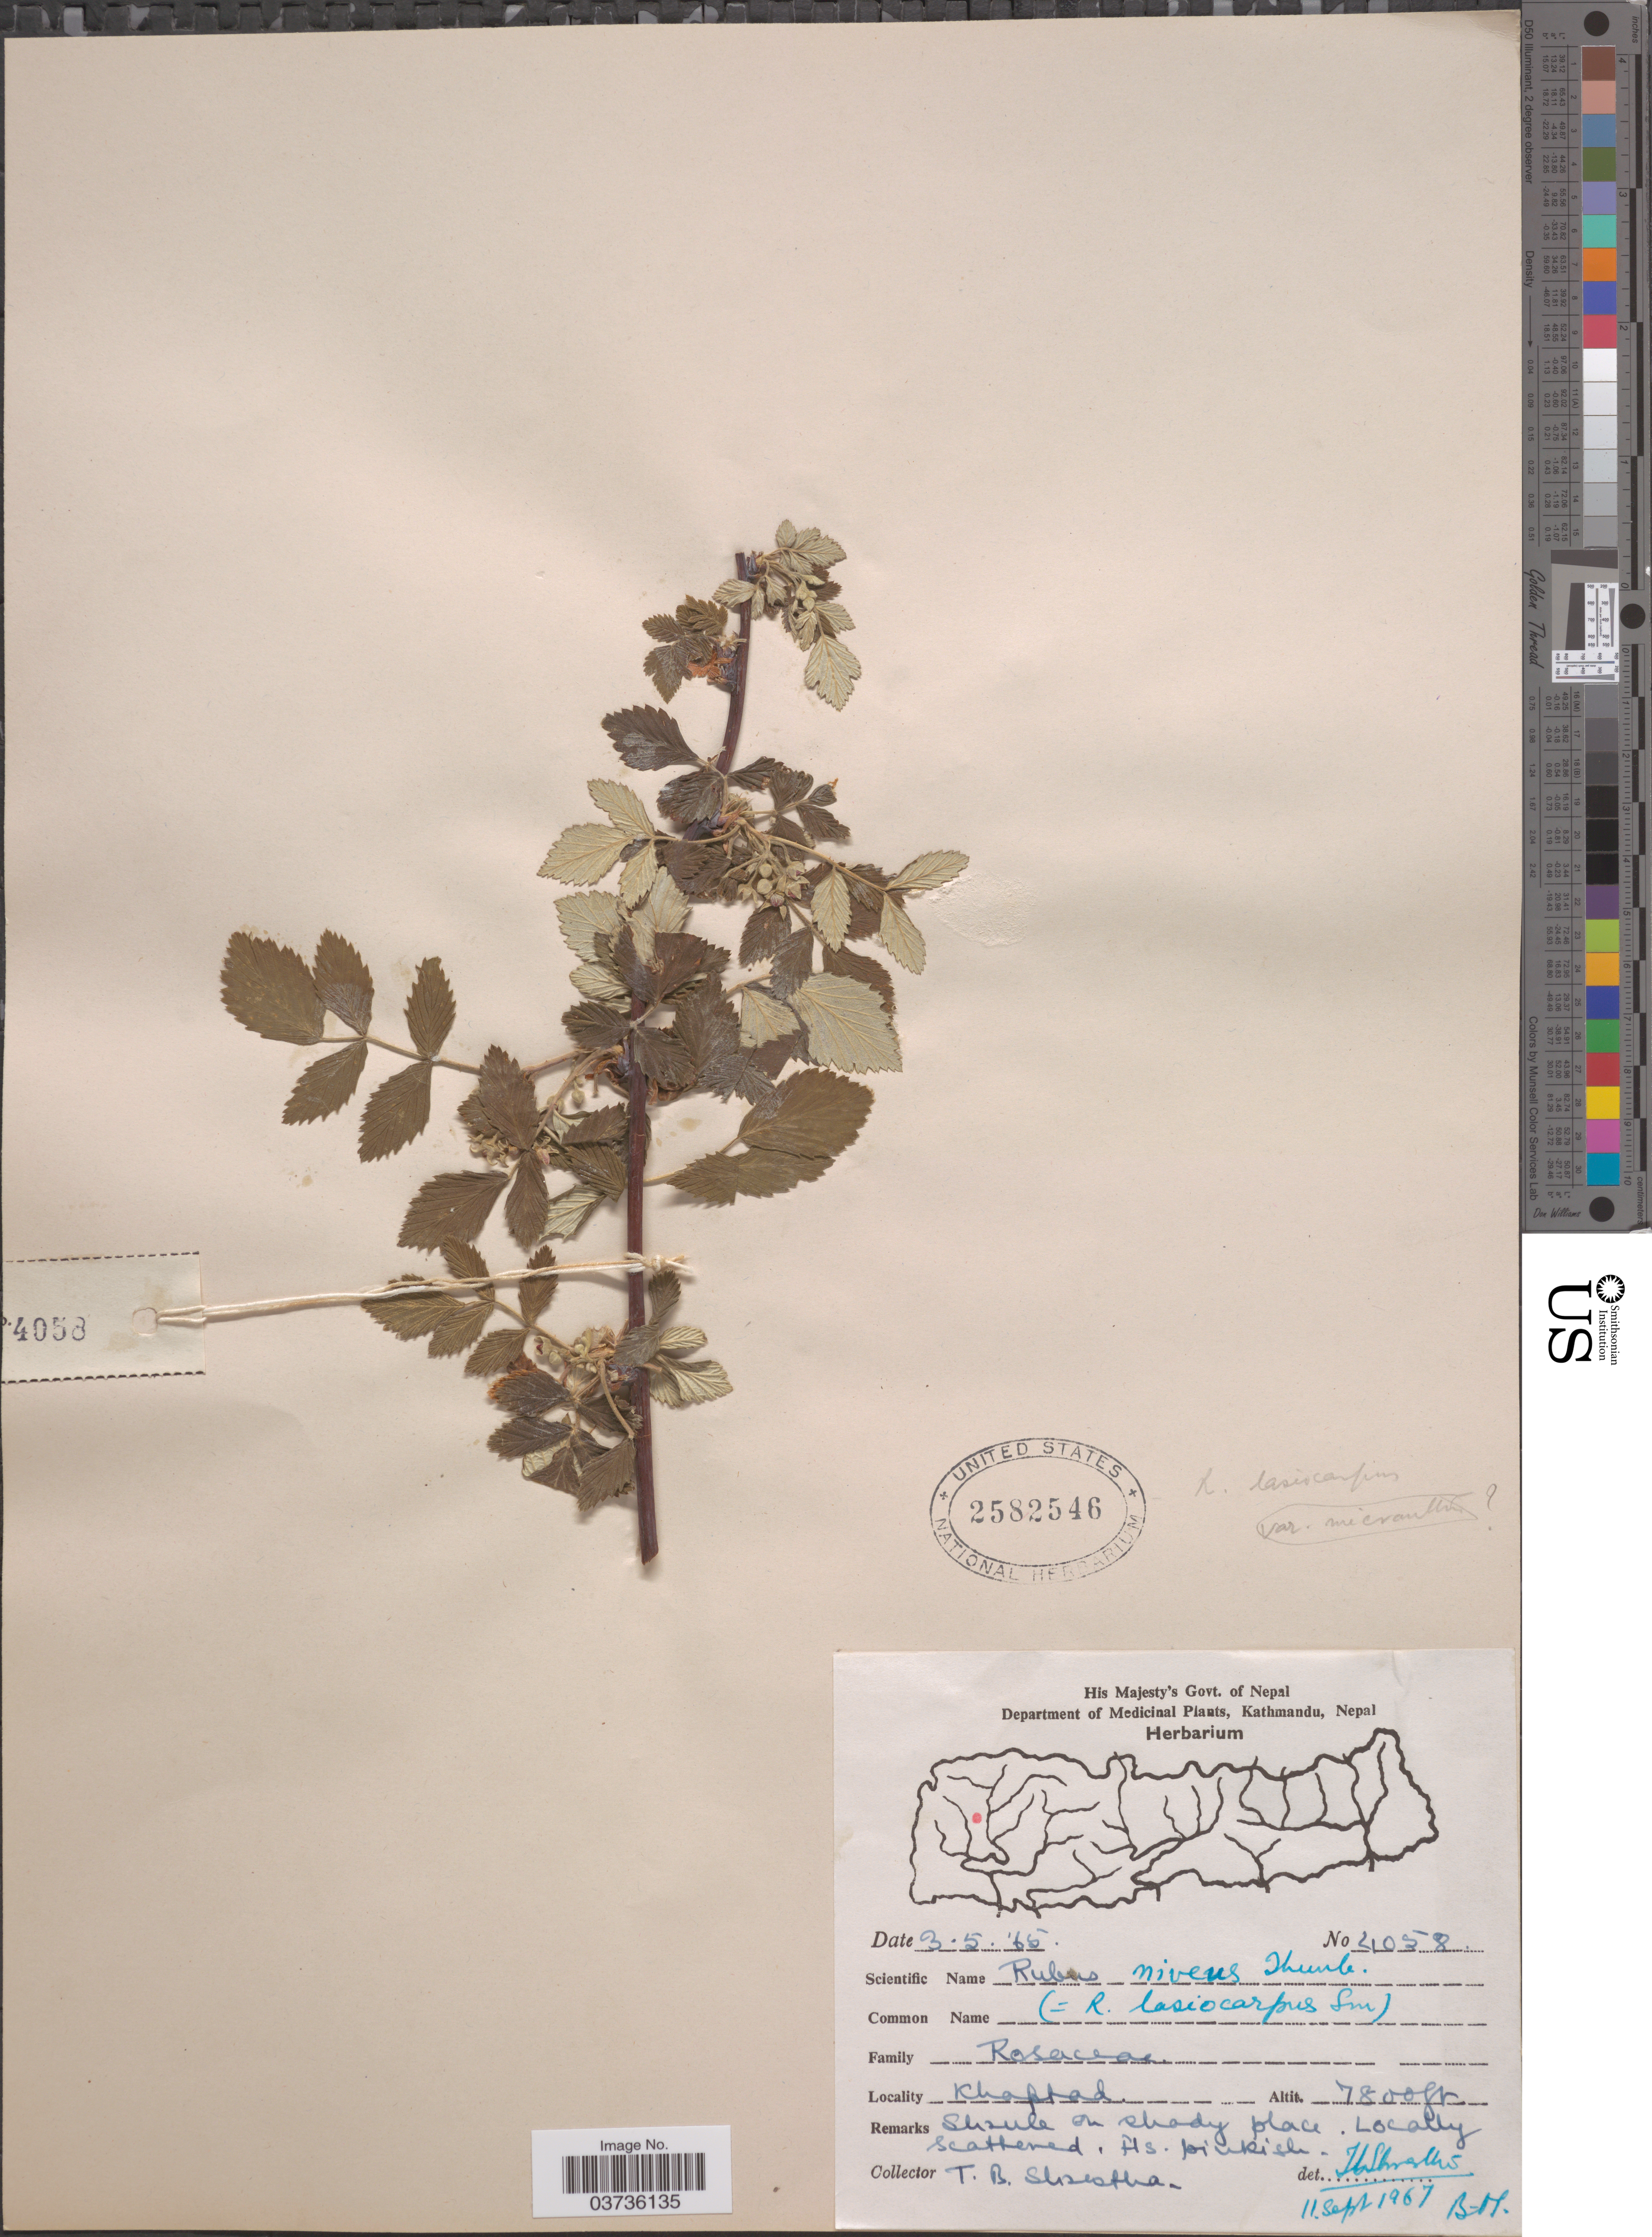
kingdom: Plantae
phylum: Tracheophyta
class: Magnoliopsida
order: Rosales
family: Rosaceae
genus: Rubus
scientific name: Rubus niveus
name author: Thunb.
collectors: T. B. Shrestha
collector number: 4058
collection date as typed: Transcribed d/m/y: 3/5/65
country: Nepal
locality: Khaptad.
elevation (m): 2377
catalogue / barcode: US 2582546